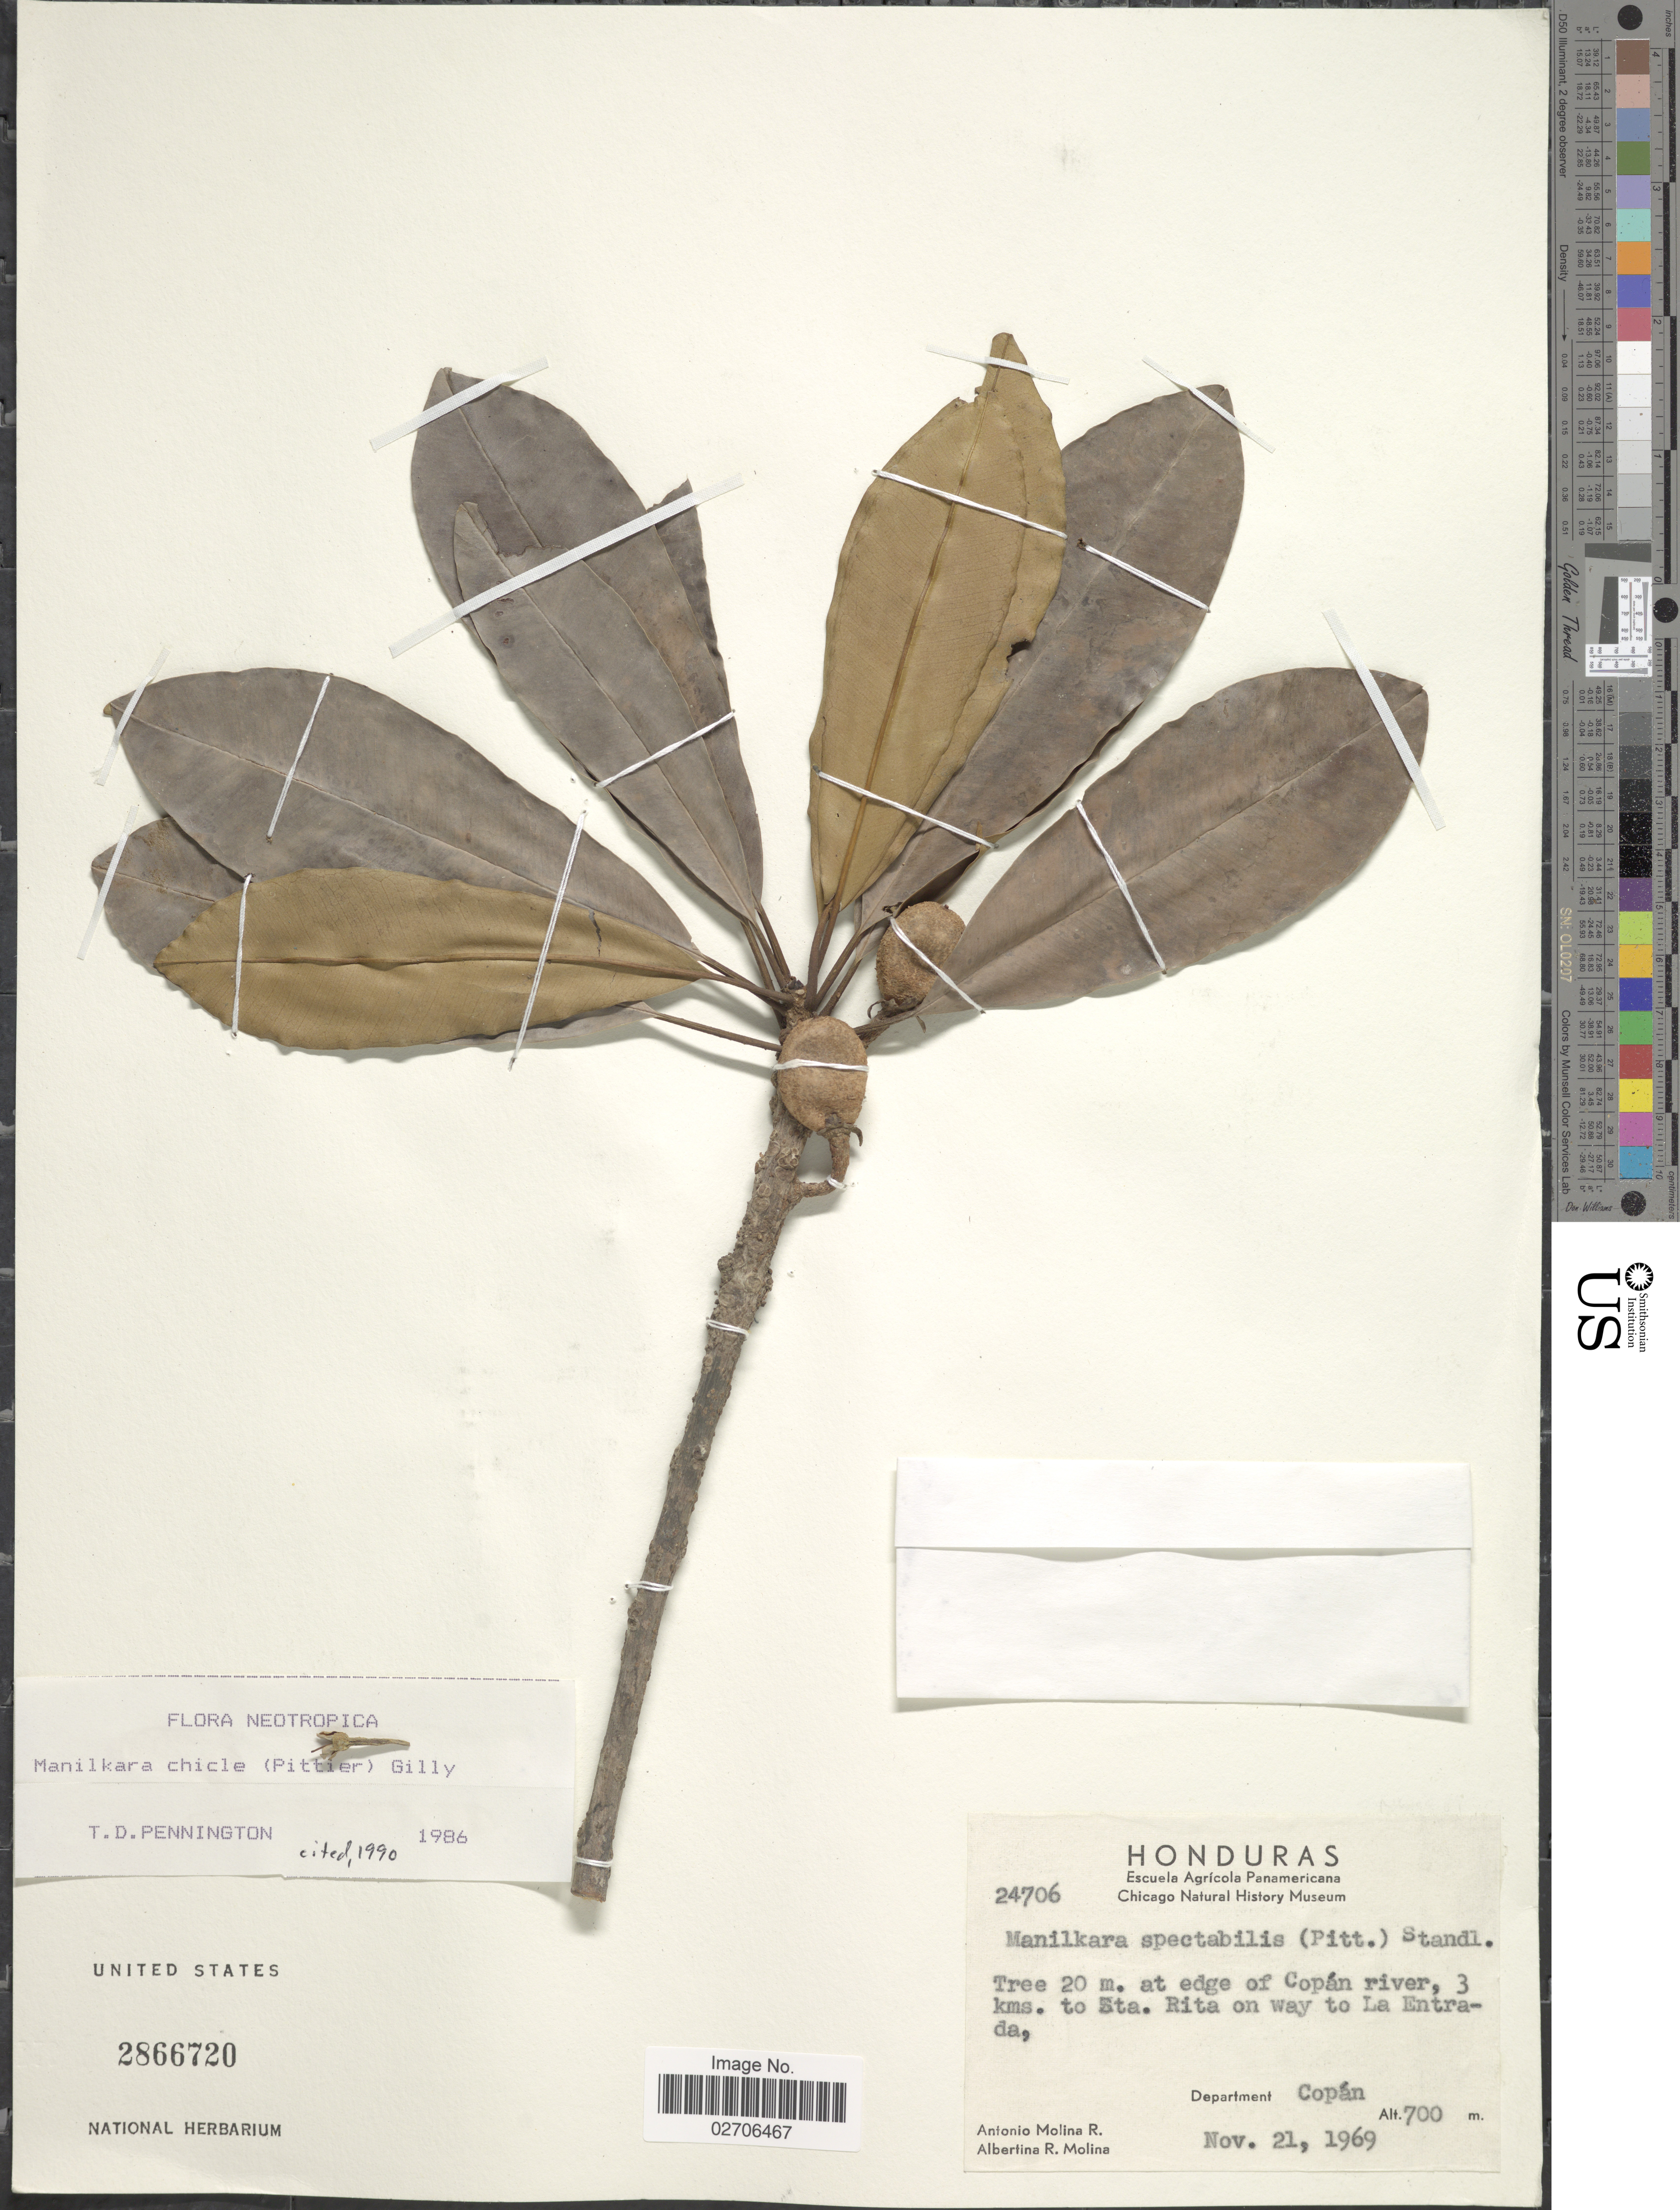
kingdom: Plantae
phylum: Tracheophyta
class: Magnoliopsida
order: Ericales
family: Sapotaceae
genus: Manilkara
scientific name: Manilkara chicle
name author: (Pittier) Gilly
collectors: A. Molina R. & A. R. Molina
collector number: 24706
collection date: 1969-11-21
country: Honduras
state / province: Copán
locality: Department Copan, at edge of Copan river, 3 kms. to Sta. Rita on way to La Entrada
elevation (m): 700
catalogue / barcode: US 2866720